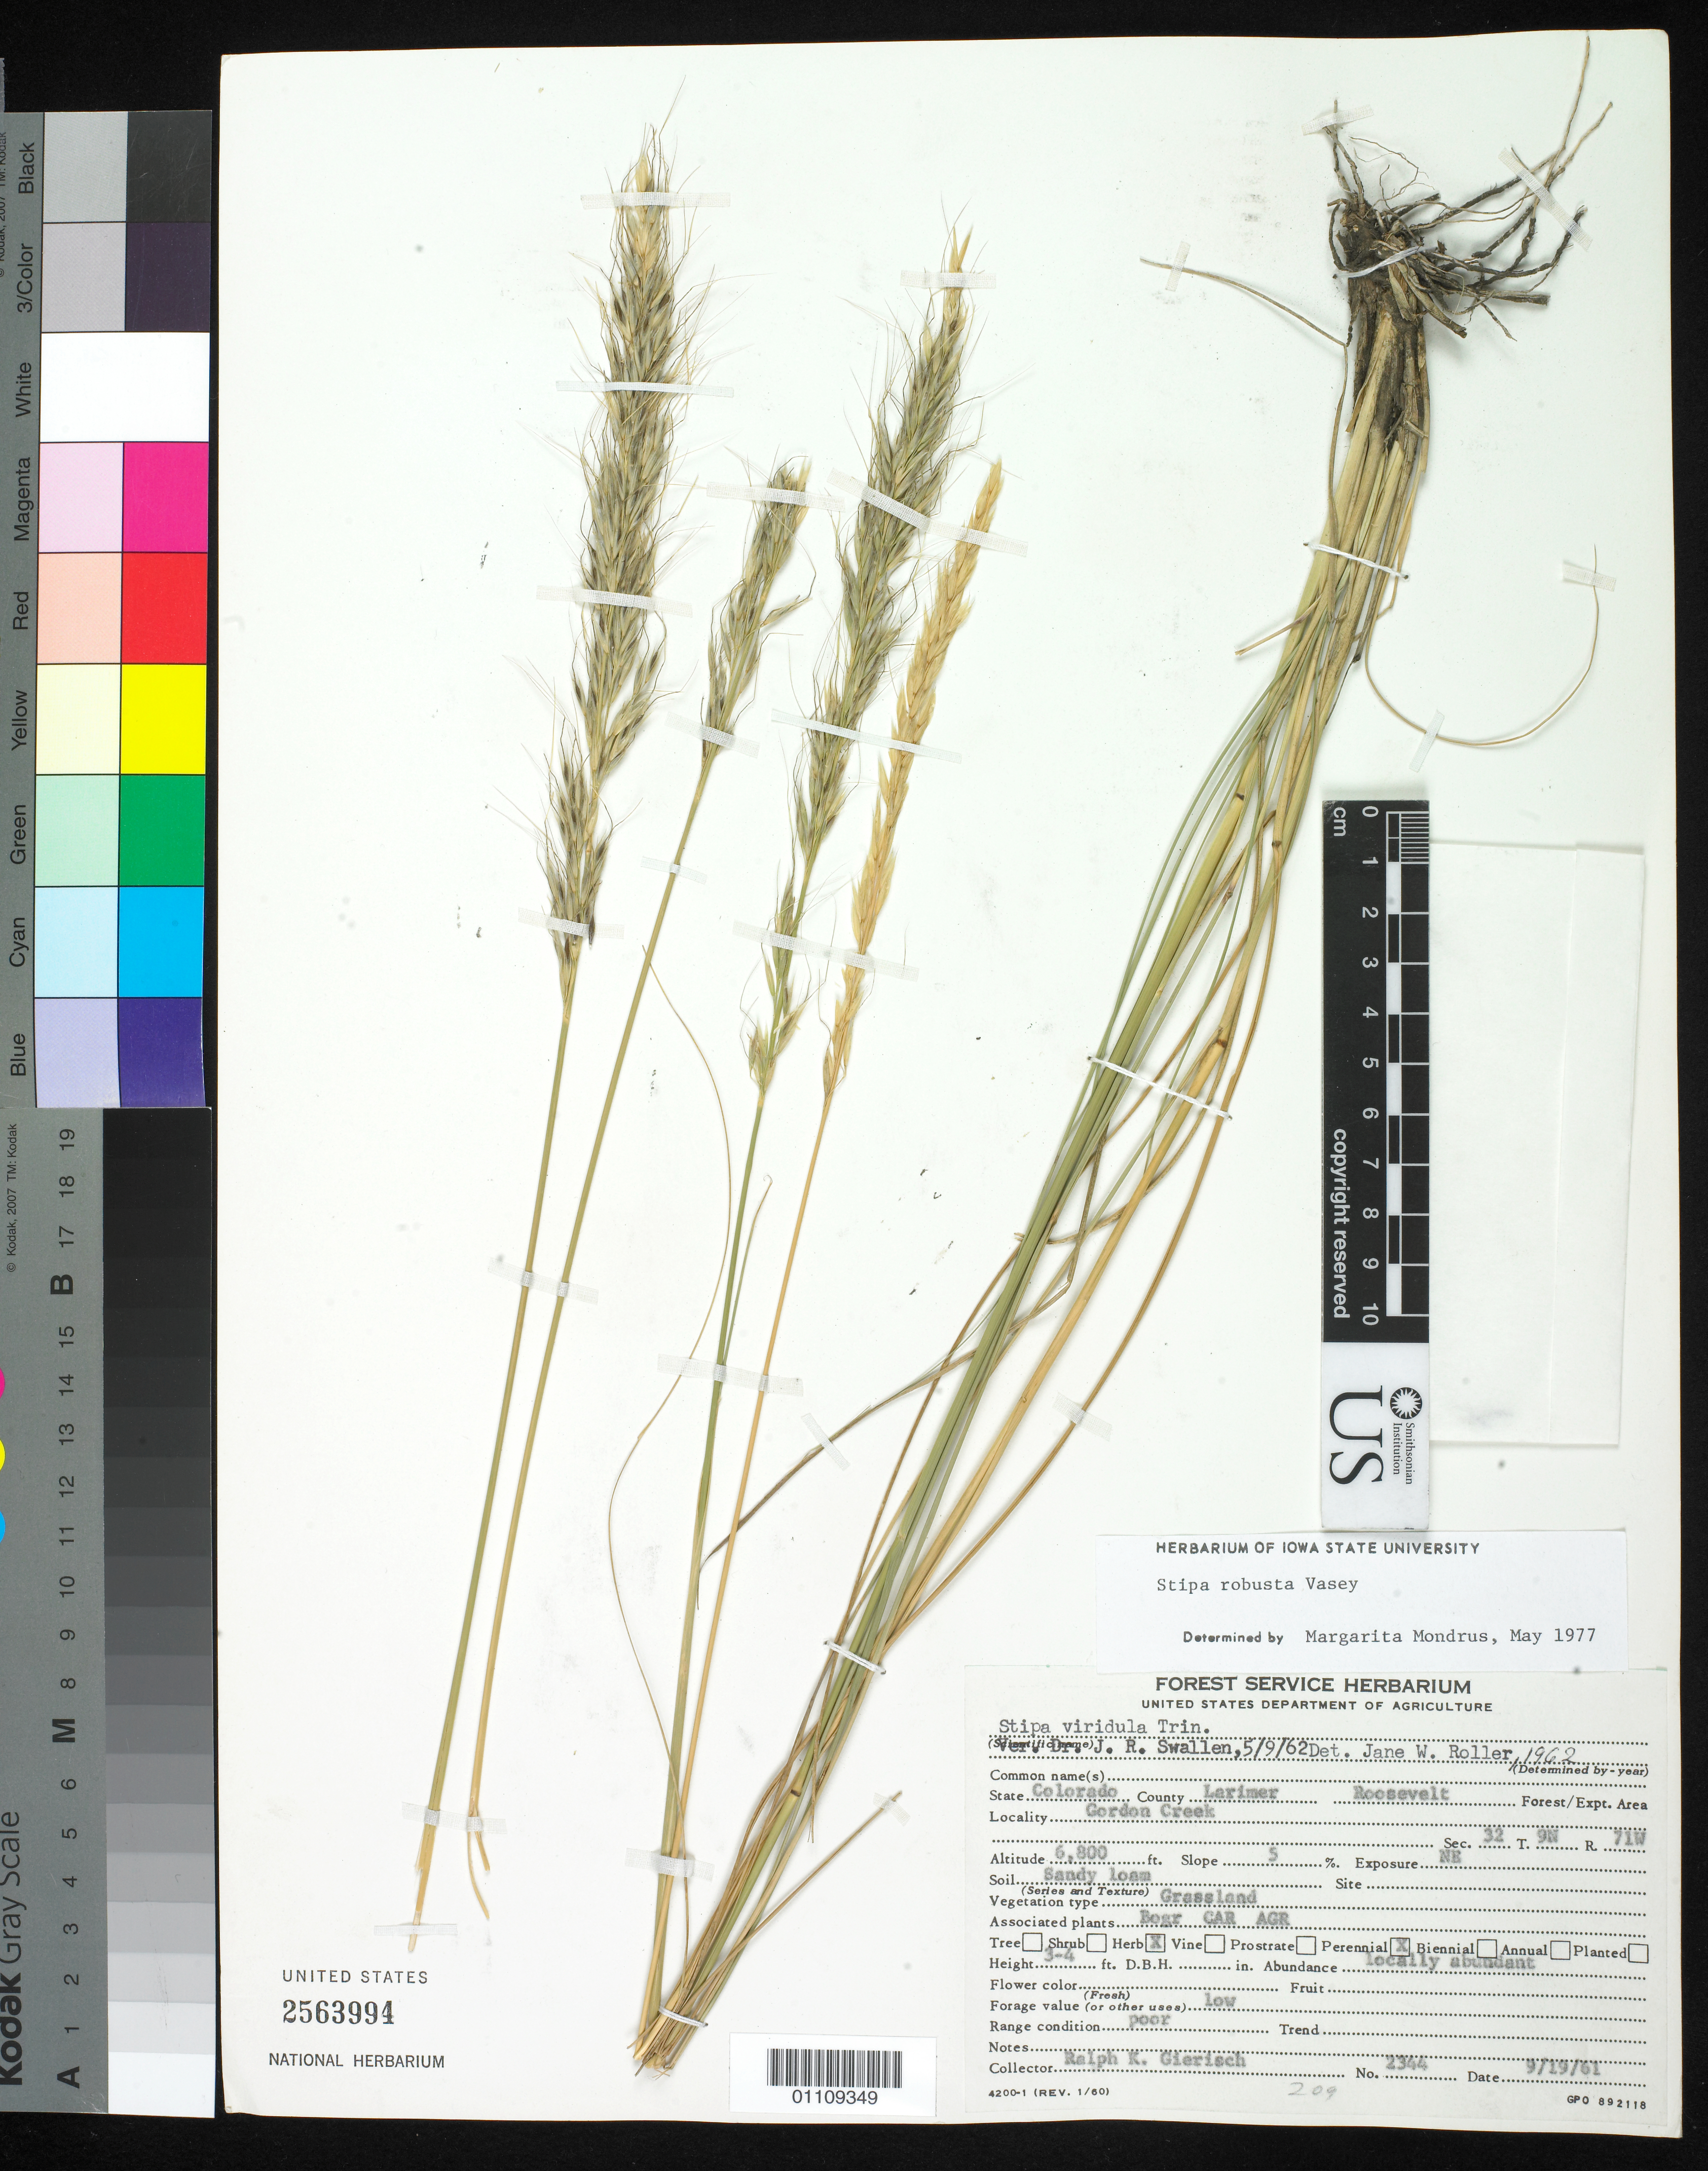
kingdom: Plantae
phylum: Tracheophyta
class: Liliopsida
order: Poales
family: Poaceae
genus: Eriocoma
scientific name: Eriocoma robusta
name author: (Vasey) Romasch.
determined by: Poaceae Reorganization Project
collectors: R. Gierisch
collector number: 2344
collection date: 1961-09-19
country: United States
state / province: Colorado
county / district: Larimer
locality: Gordon Creek.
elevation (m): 2073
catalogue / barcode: US 2563994